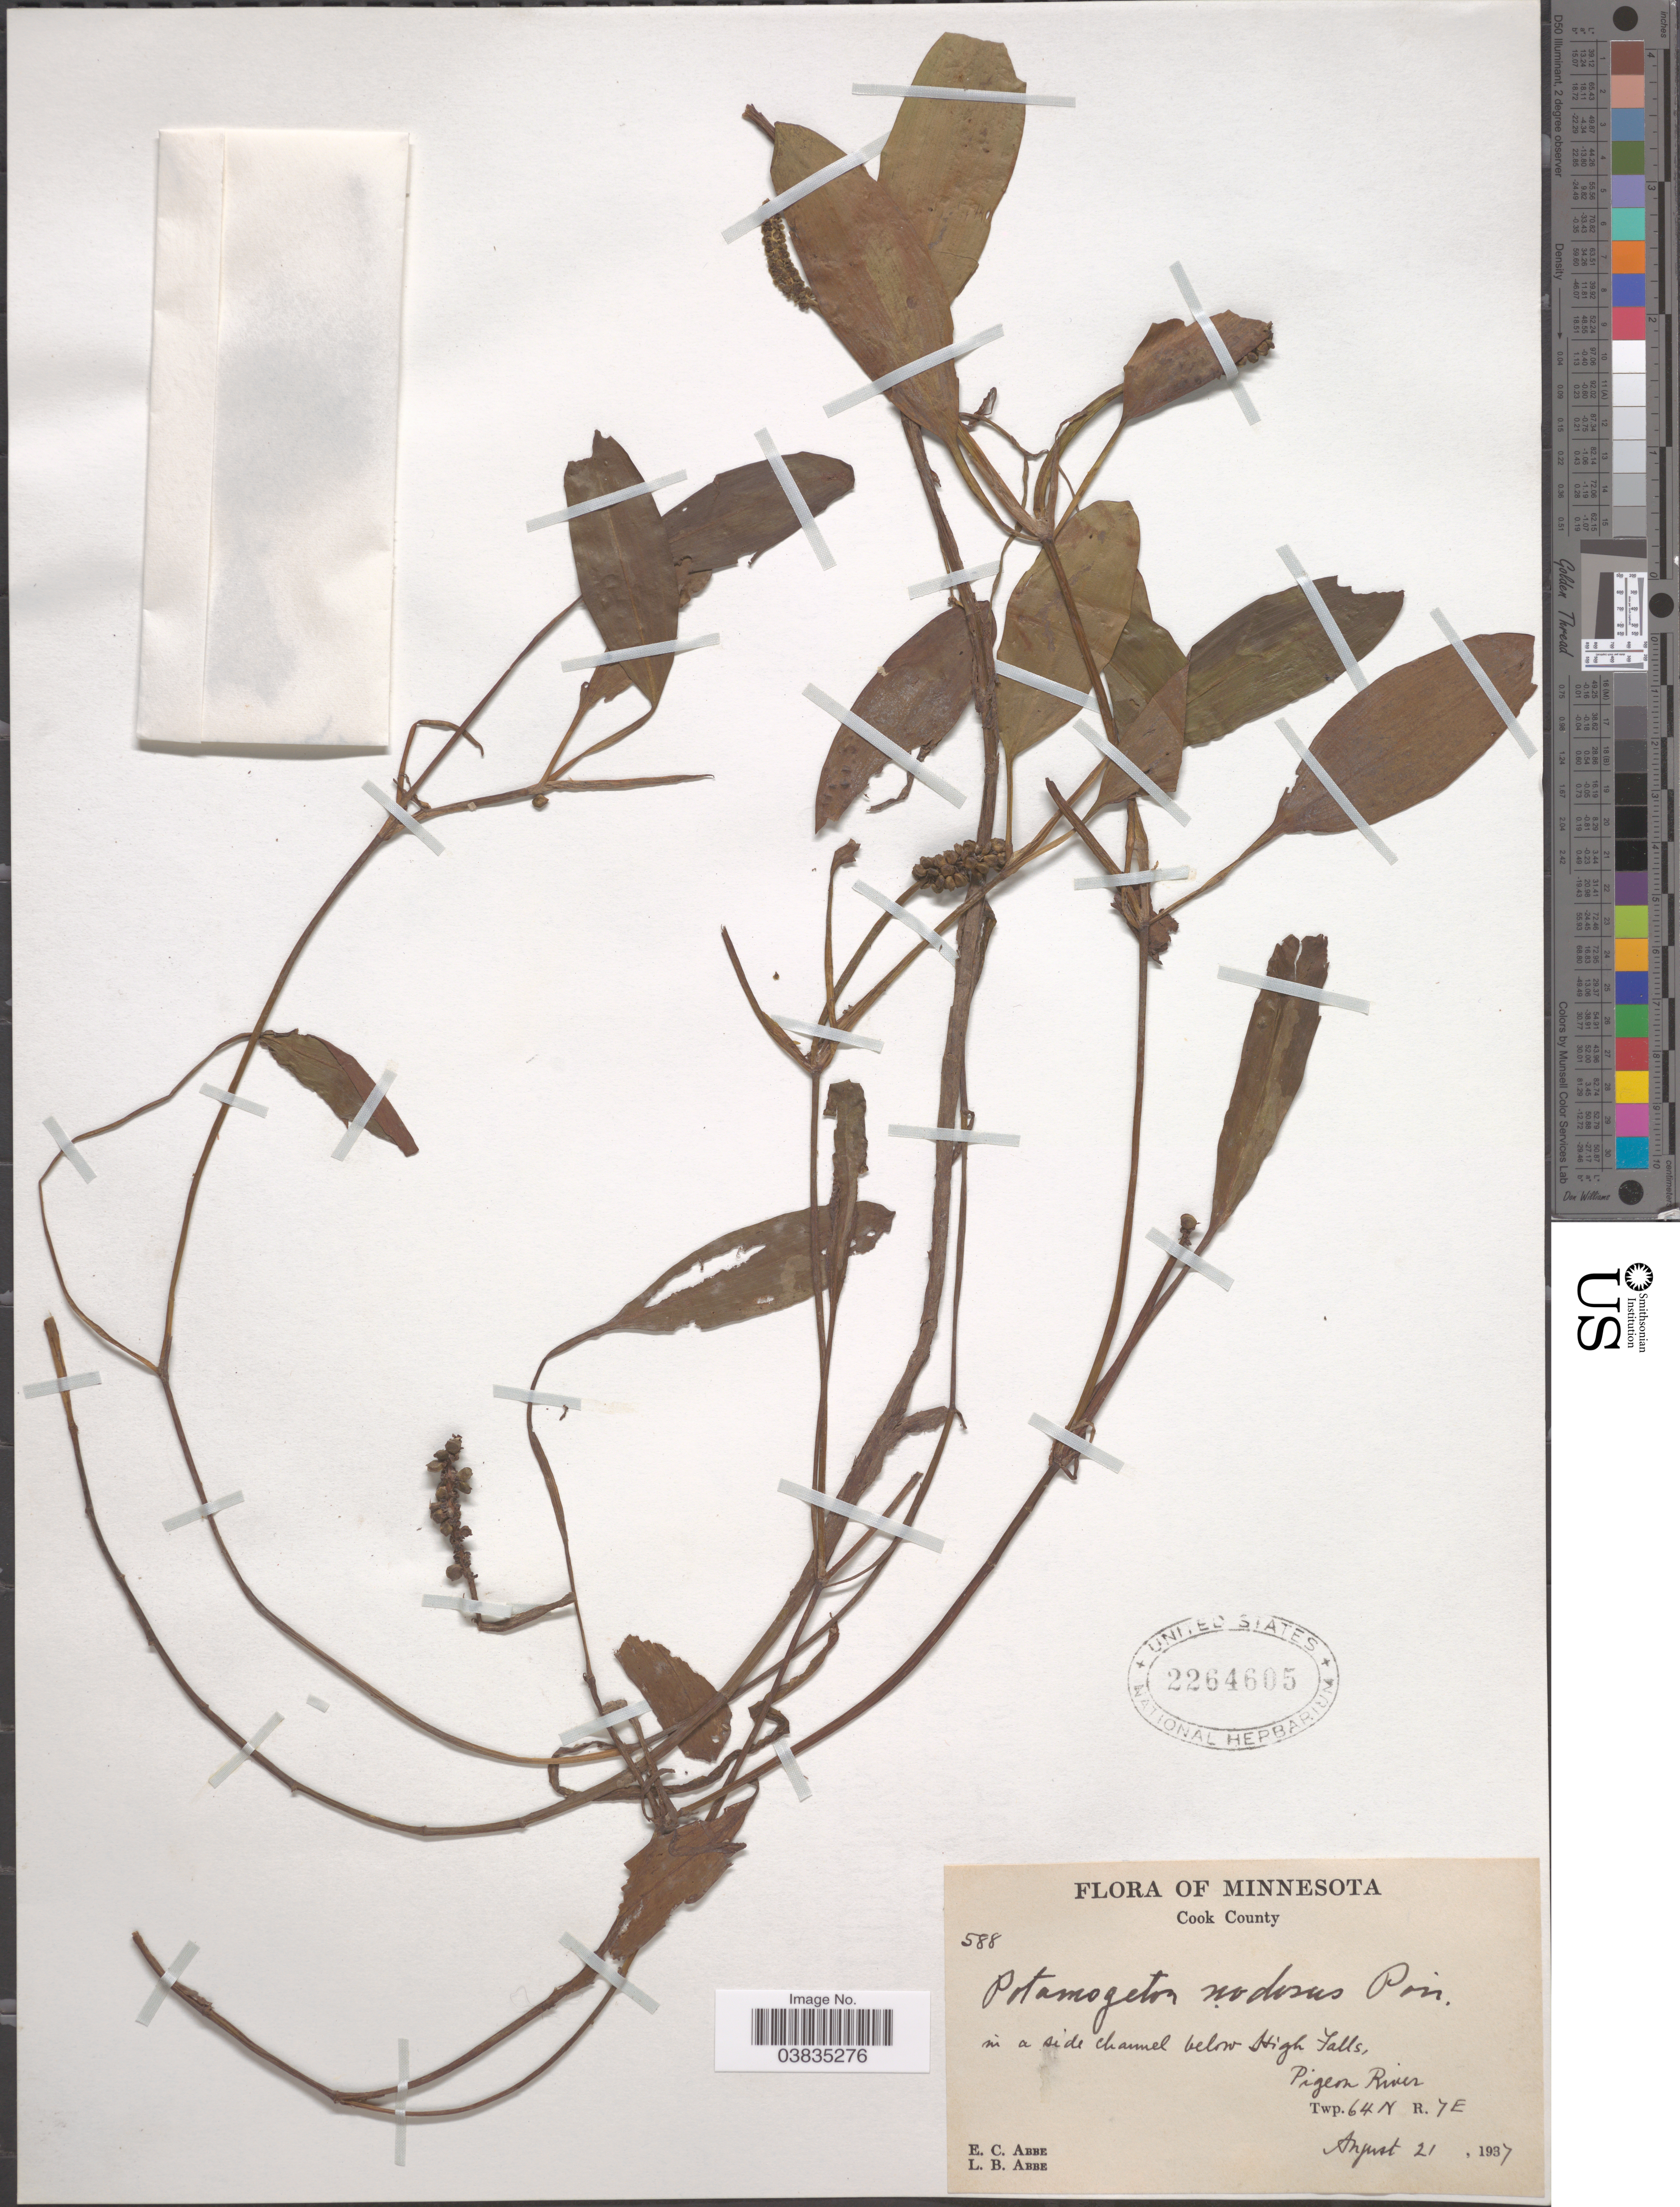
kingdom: Plantae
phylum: Tracheophyta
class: Liliopsida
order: Alismatales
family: Potamogetonaceae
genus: Potamogeton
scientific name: Potamogeton nodosus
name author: Poir.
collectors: E. C. Abbe & L. B. Abbe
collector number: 588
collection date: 1937-08-21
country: United States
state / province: Minnesota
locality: Cook County. In a side channel below High Falls, Pigeon River. Twp. 64N R. 7E.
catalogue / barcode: US 2264605